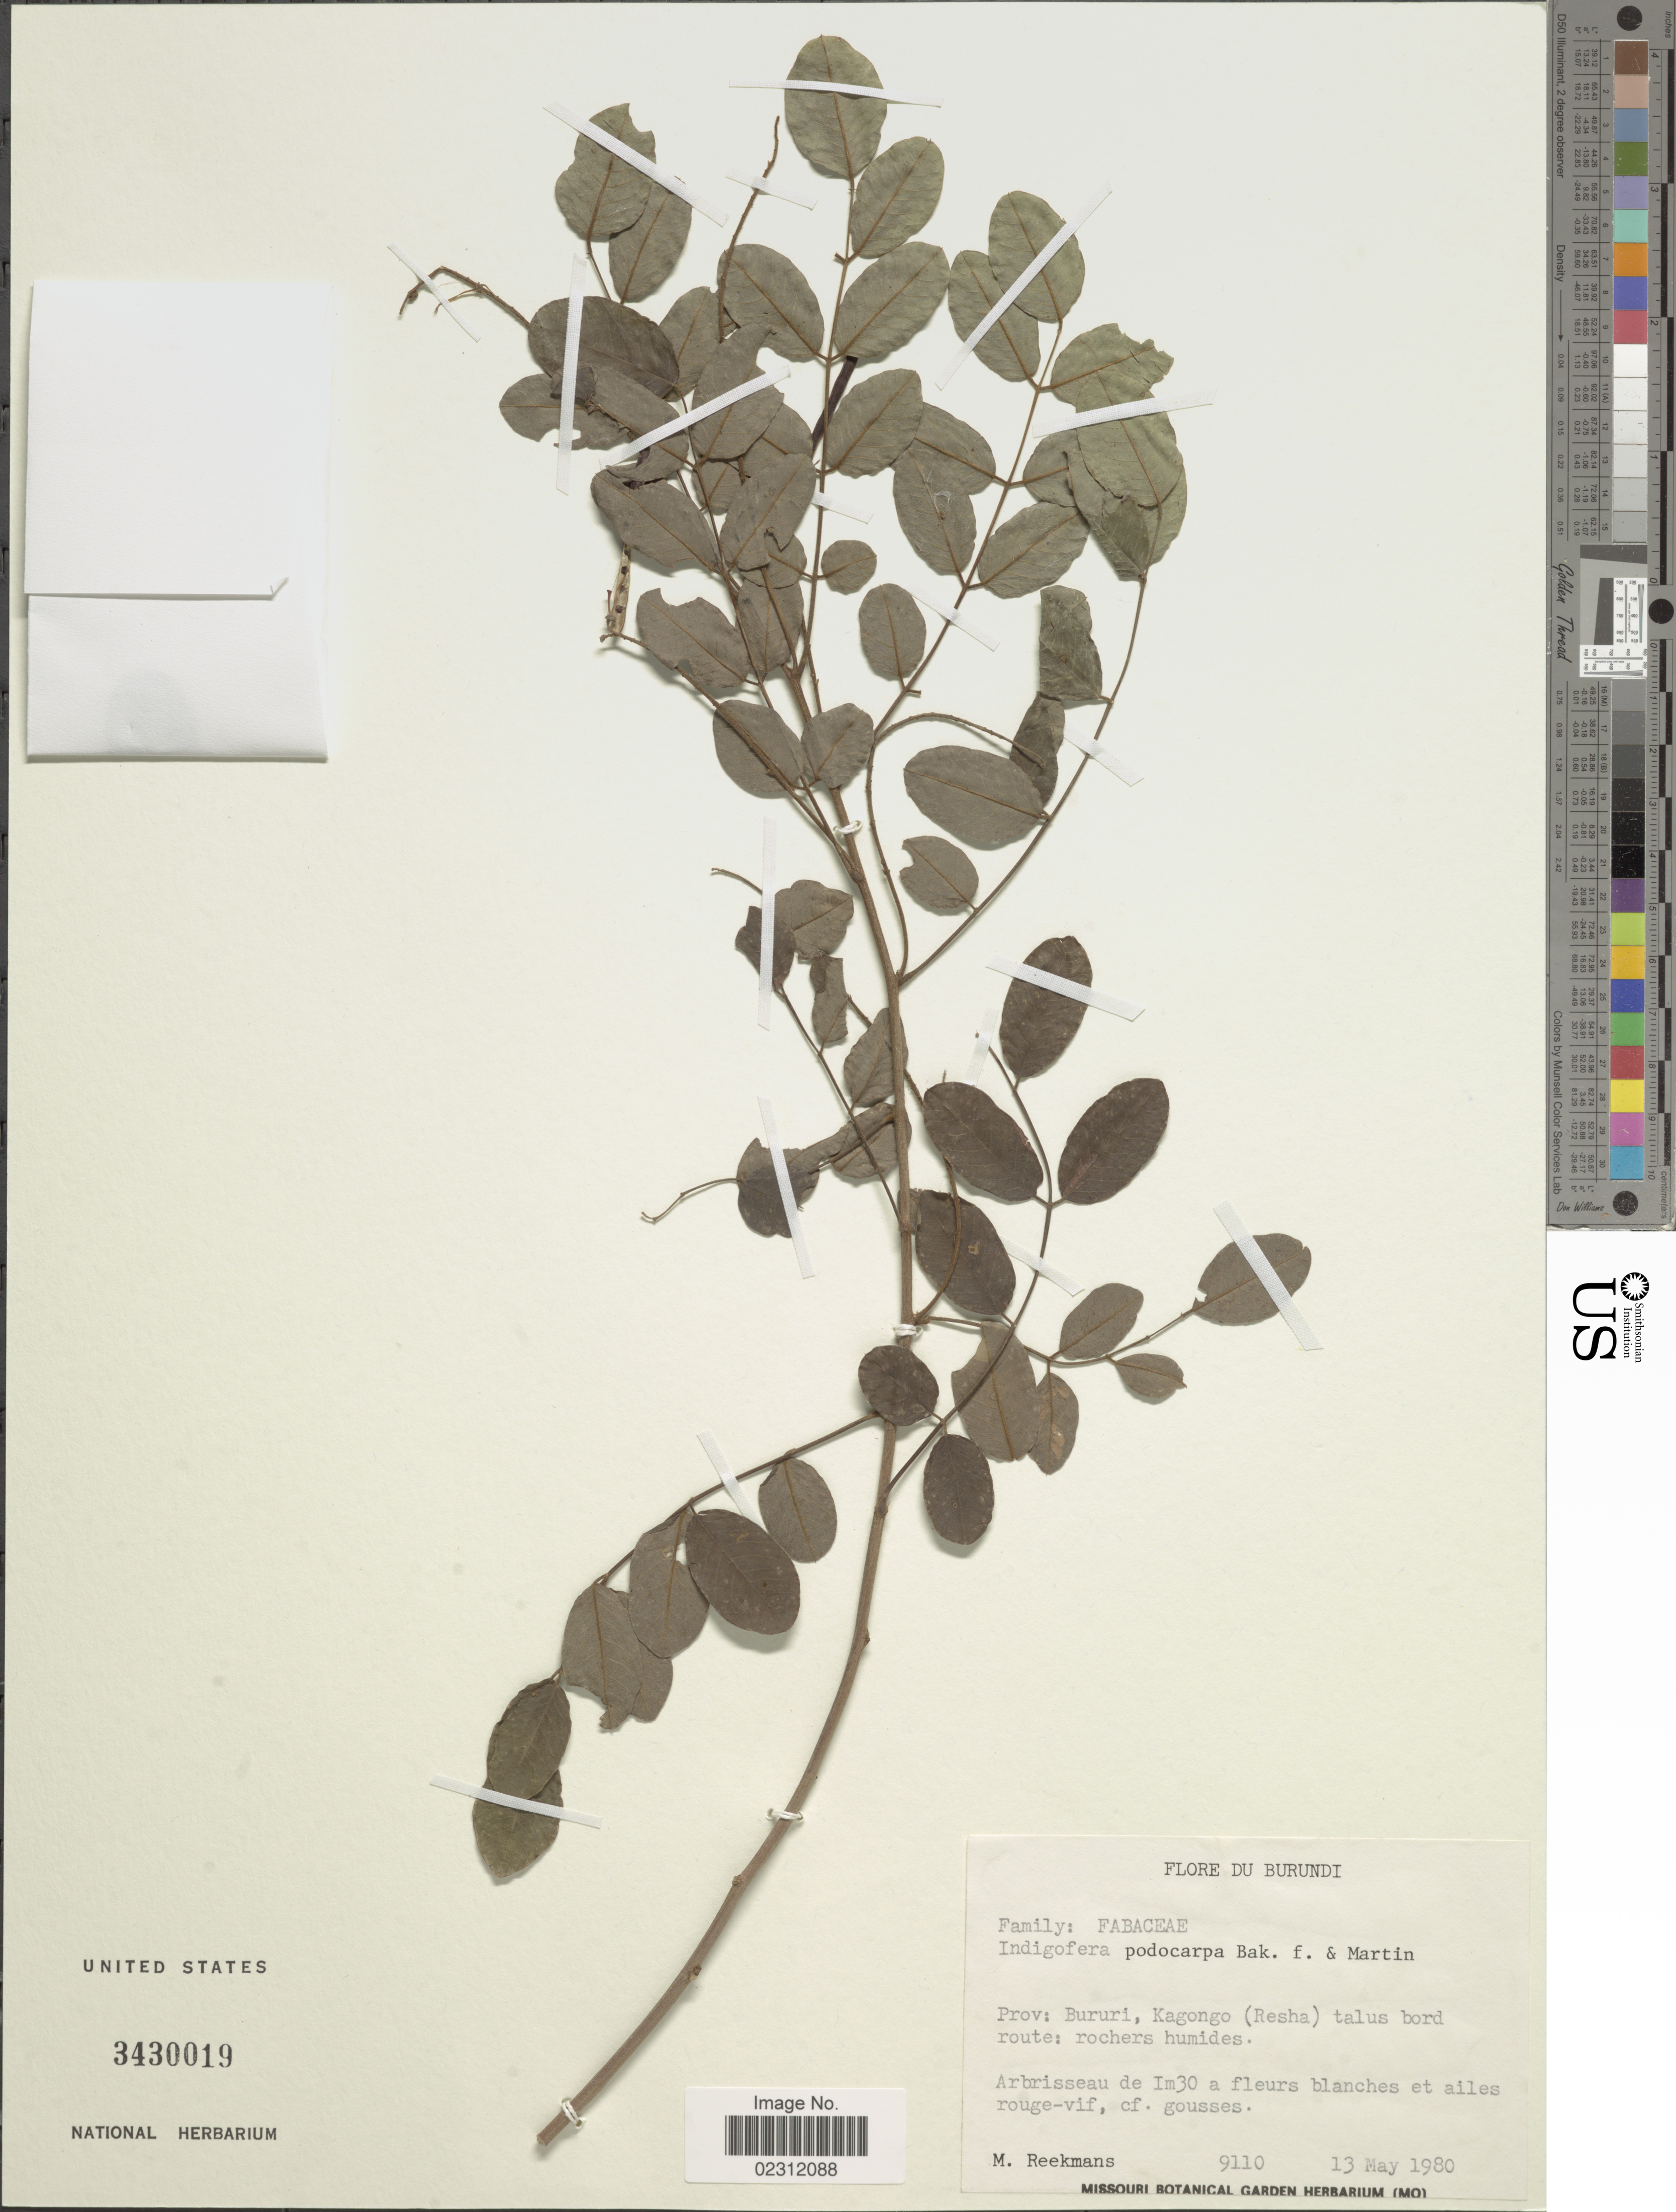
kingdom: Plantae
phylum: Tracheophyta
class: Magnoliopsida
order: Fabales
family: Fabaceae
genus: Indigofera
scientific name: Indigofera podocarpa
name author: Baker f. & Martin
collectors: M. Reekmans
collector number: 9110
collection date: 1980-05-13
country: Burundi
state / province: Bururi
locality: Kagongo (Resha) talus bord route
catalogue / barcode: US 3430019